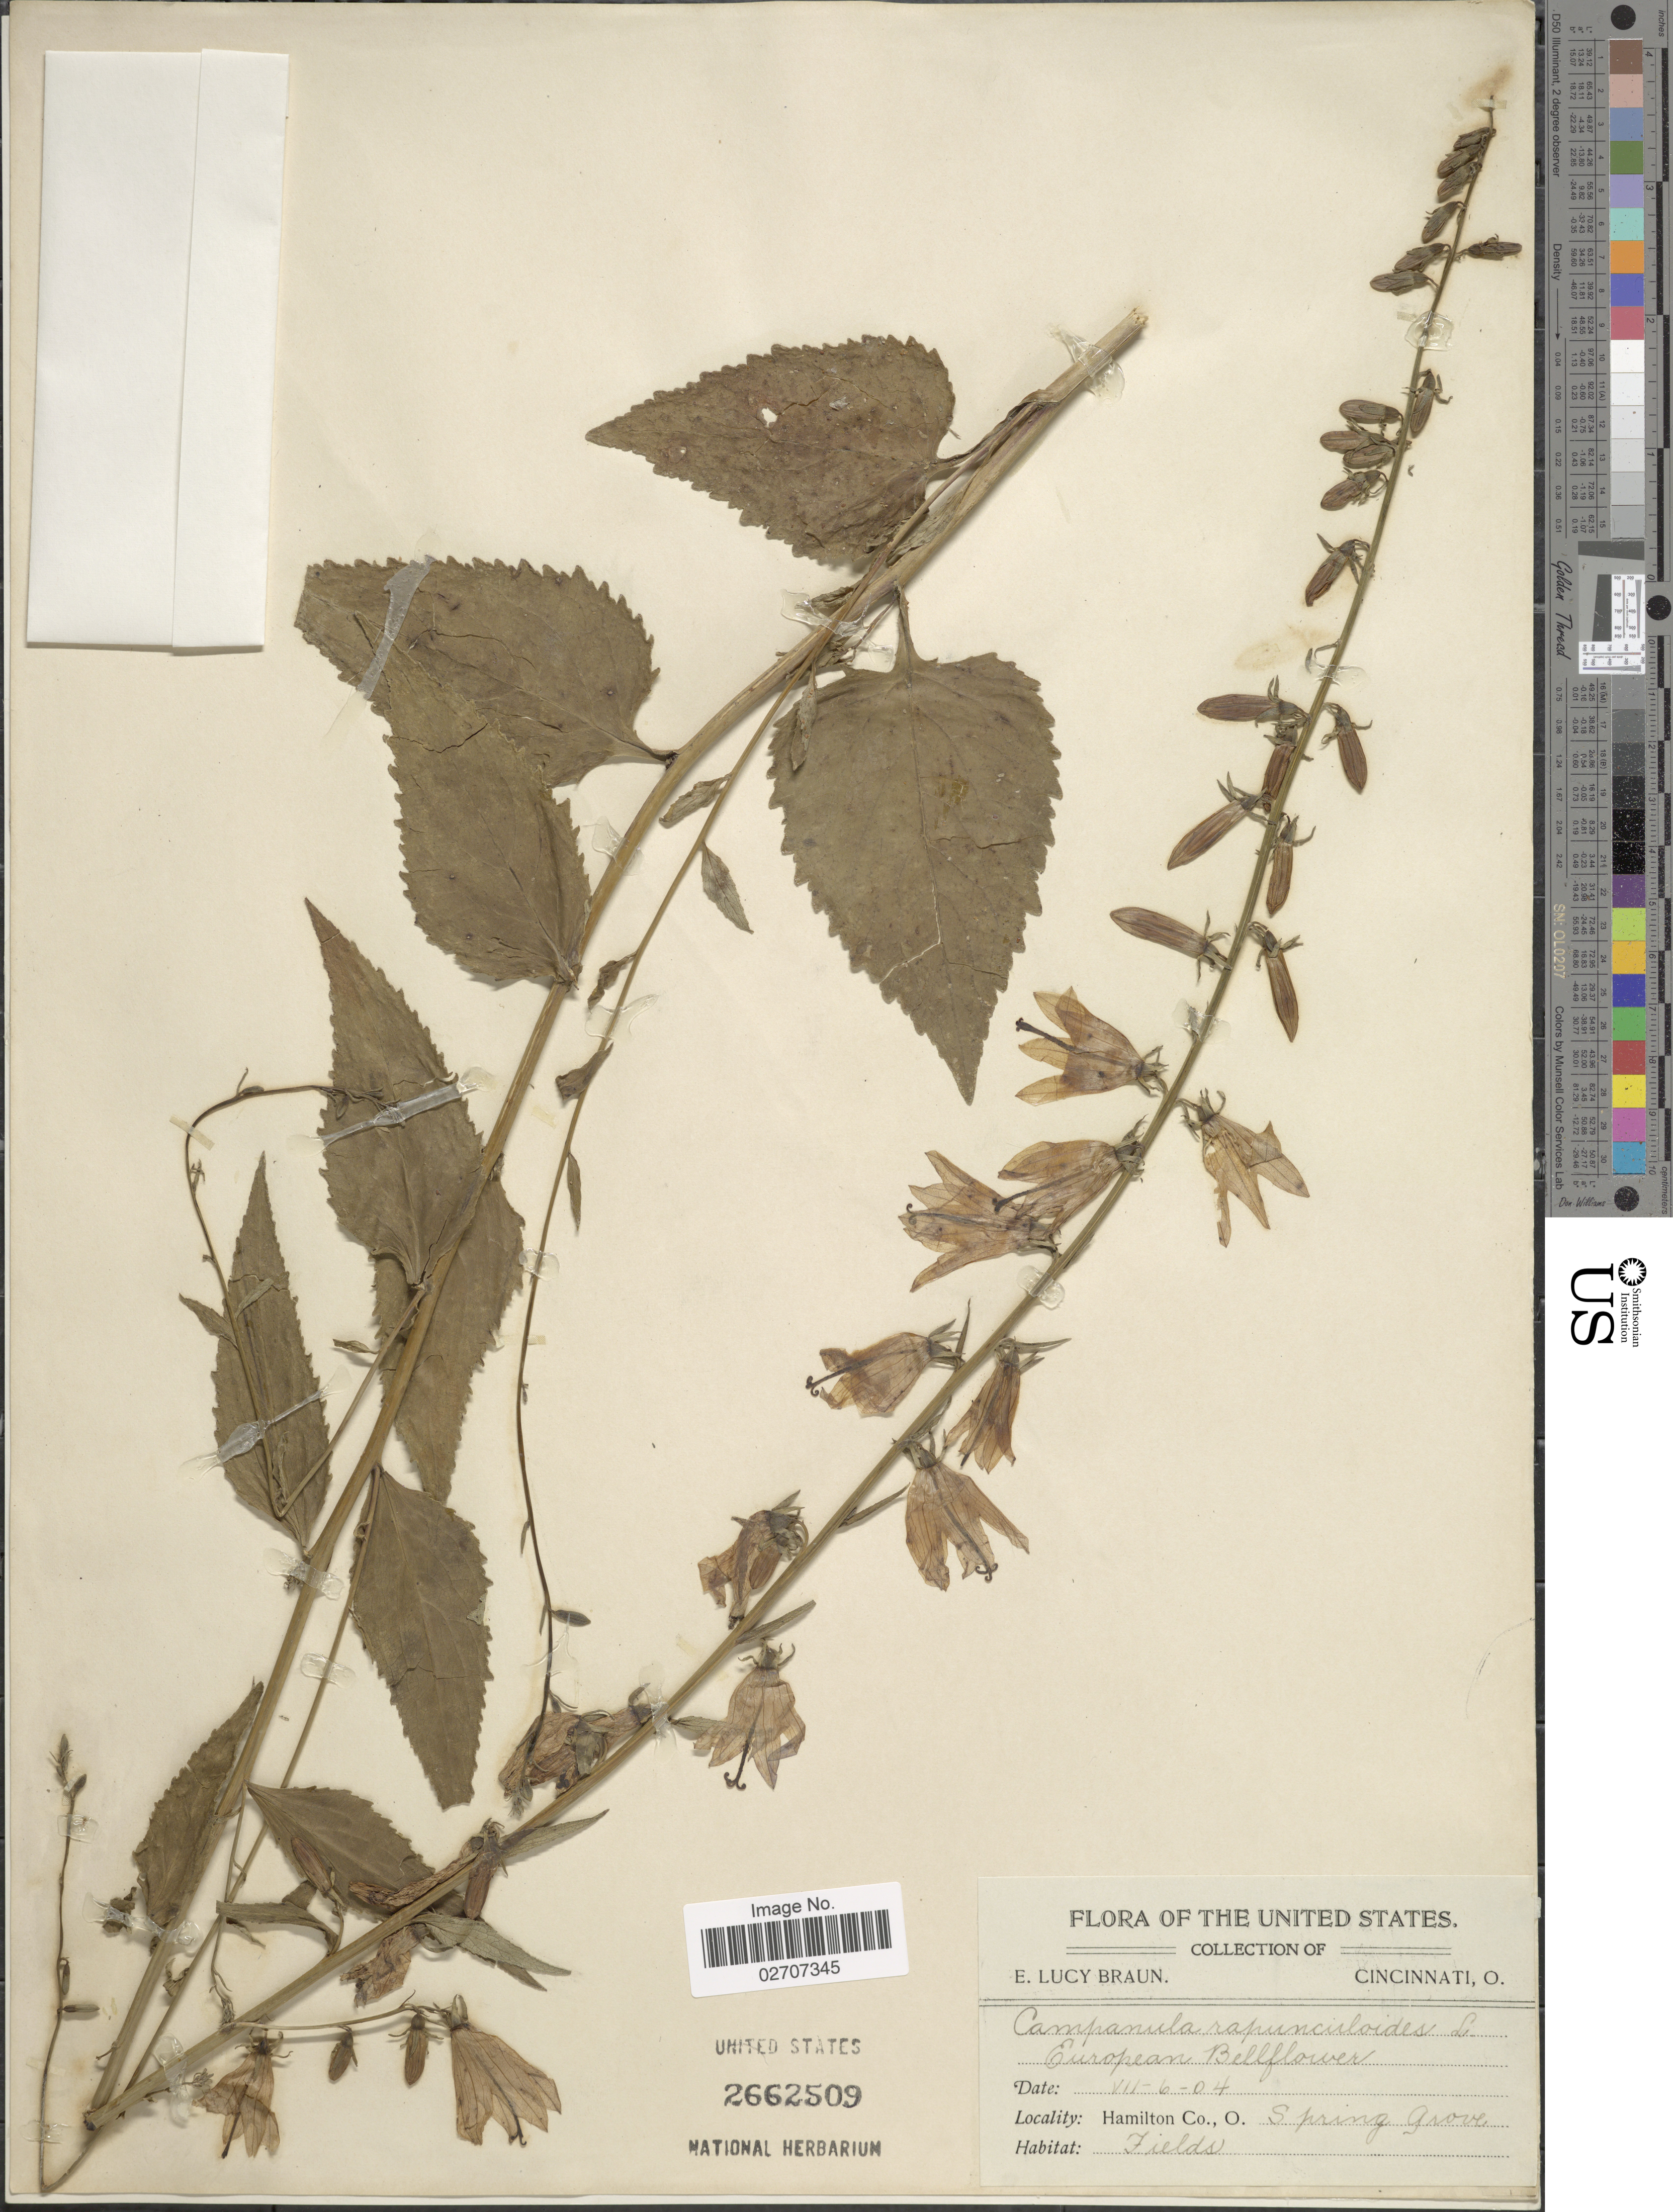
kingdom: Plantae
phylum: Tracheophyta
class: Magnoliopsida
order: Asterales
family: Campanulaceae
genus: Campanula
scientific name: Campanula rapunculoides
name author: L.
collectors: E. L. Braun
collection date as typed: Transcribed d/m/y: 6/7/4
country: United States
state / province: Ohio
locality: Hamilton Co., Spring Grove, Fields.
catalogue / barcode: US 2662509